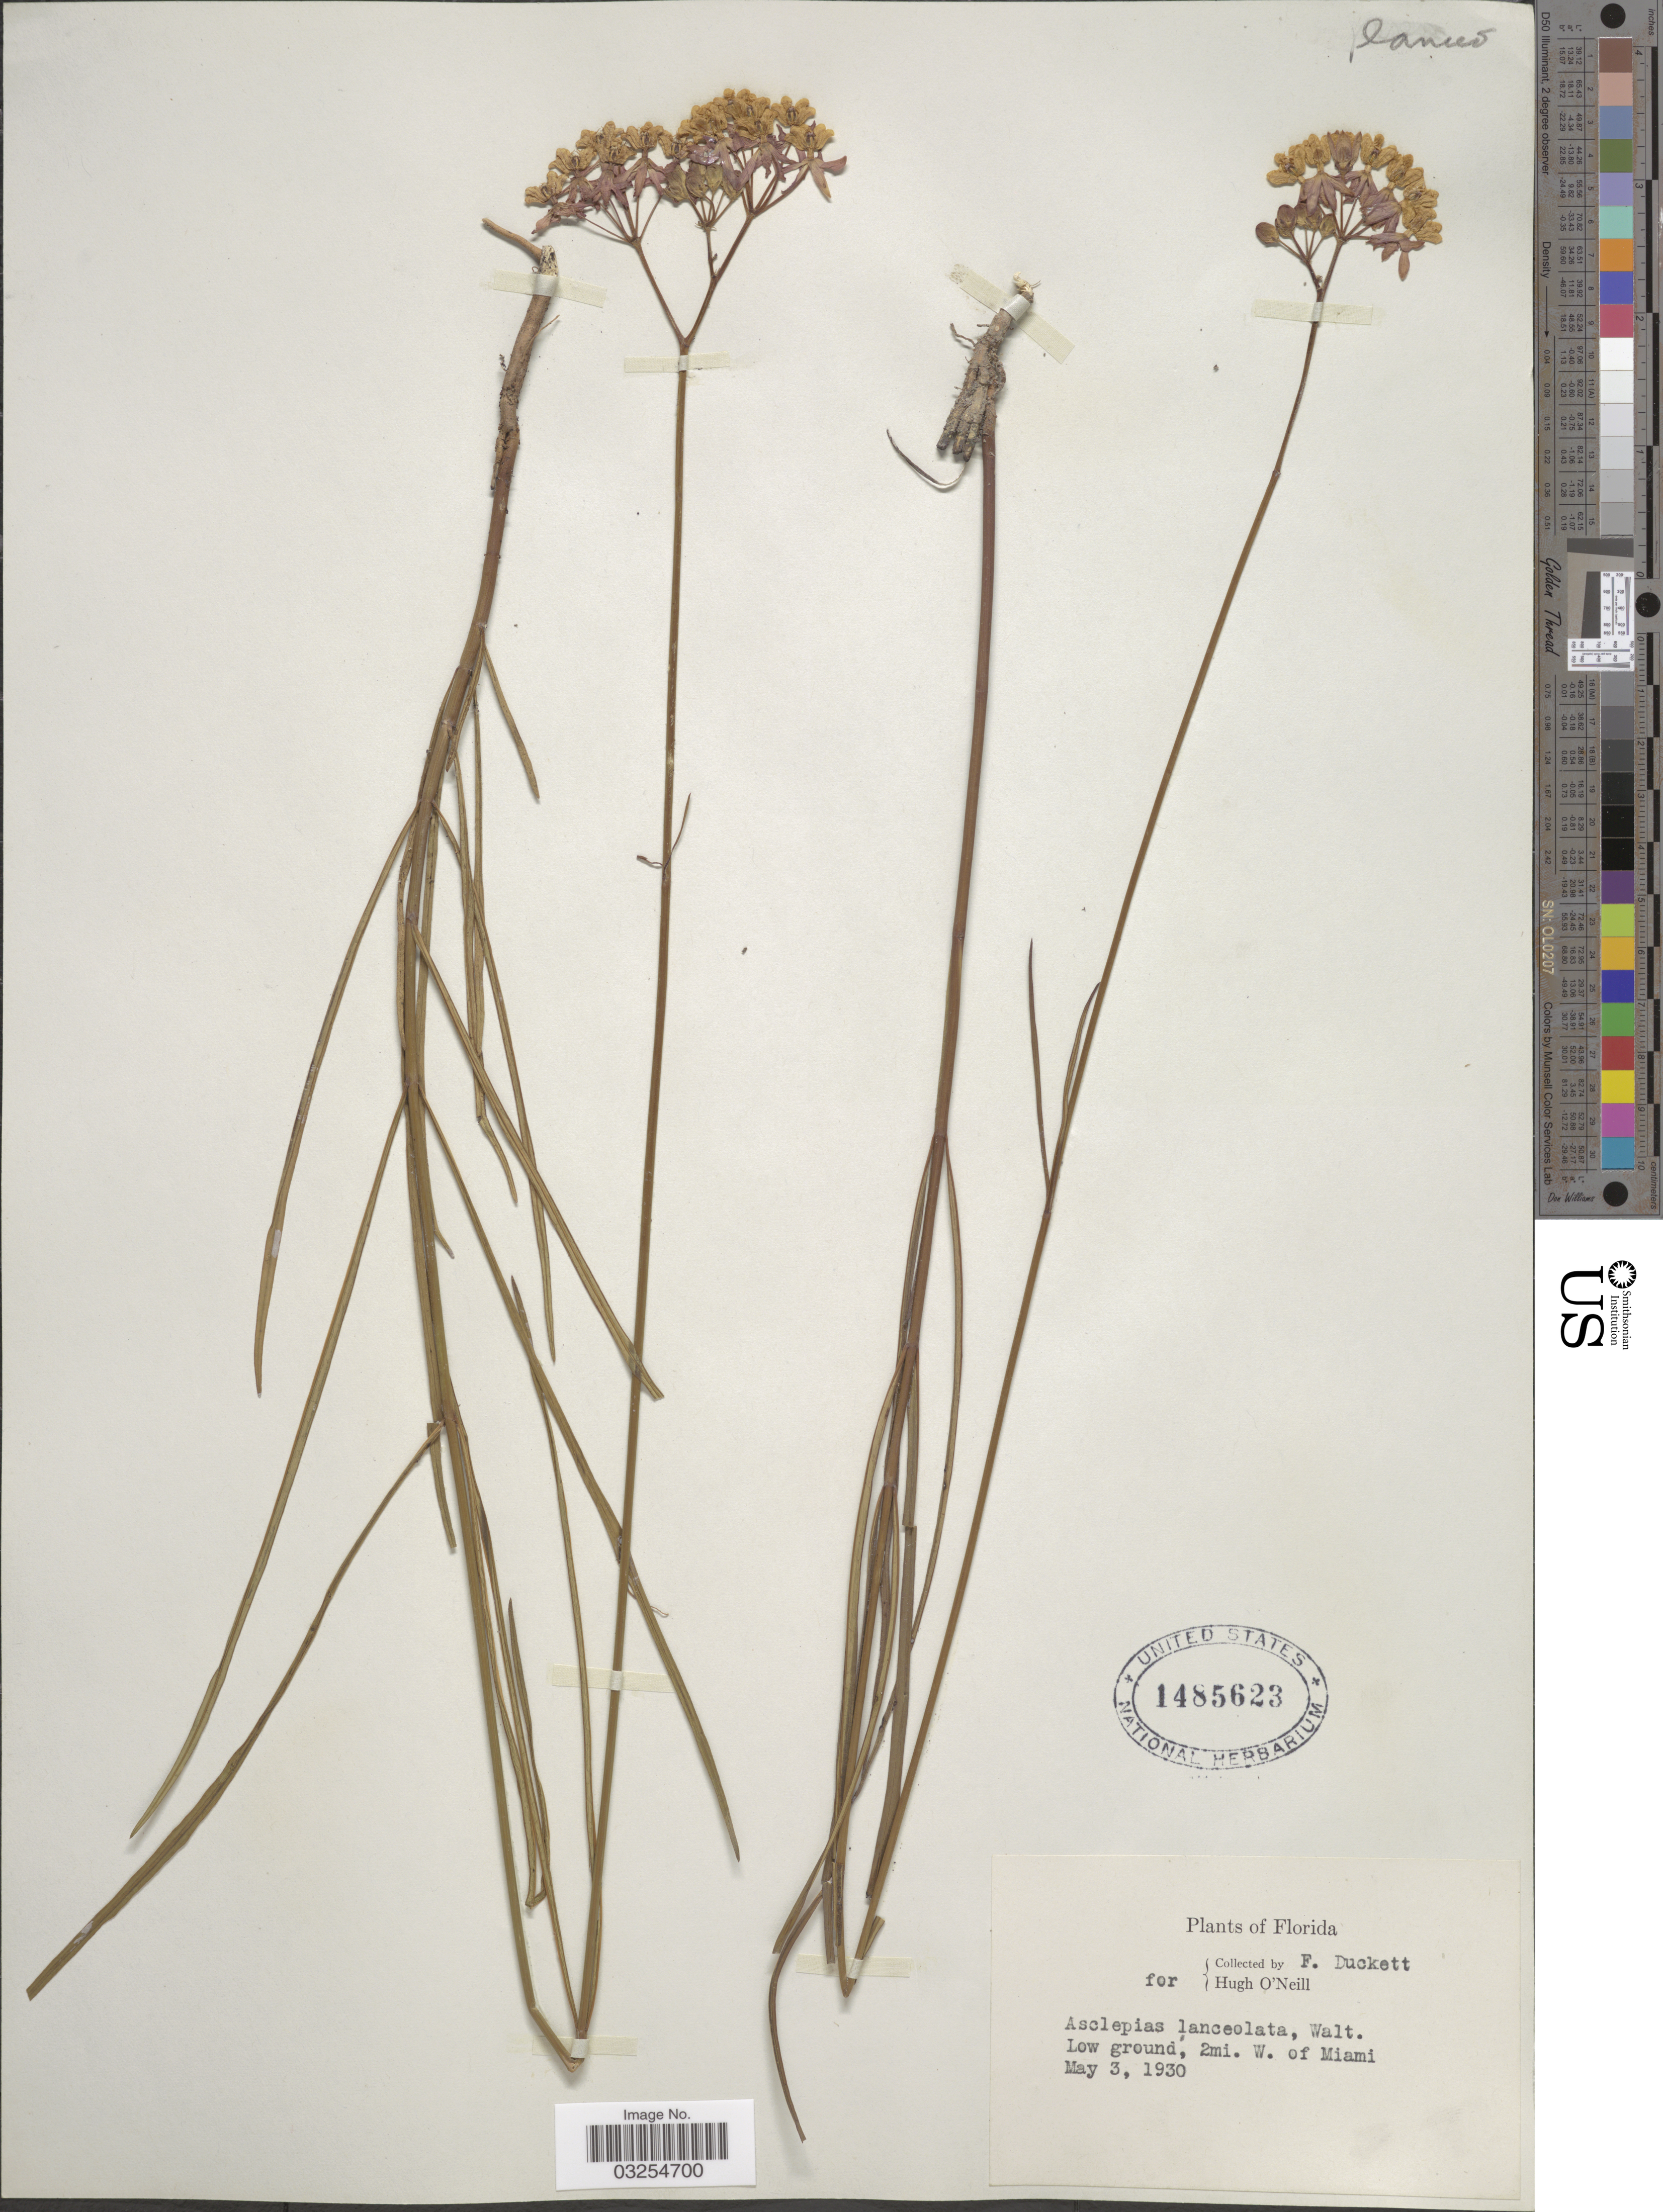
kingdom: Plantae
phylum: Tracheophyta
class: Magnoliopsida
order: Gentianales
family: Apocynaceae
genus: Asclepias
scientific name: Asclepias lanceolata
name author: Walter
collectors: F. Duckett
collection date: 1930-05-03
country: United States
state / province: Florida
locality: Low ground, 2mi. W. of Miami.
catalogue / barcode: US 1485623